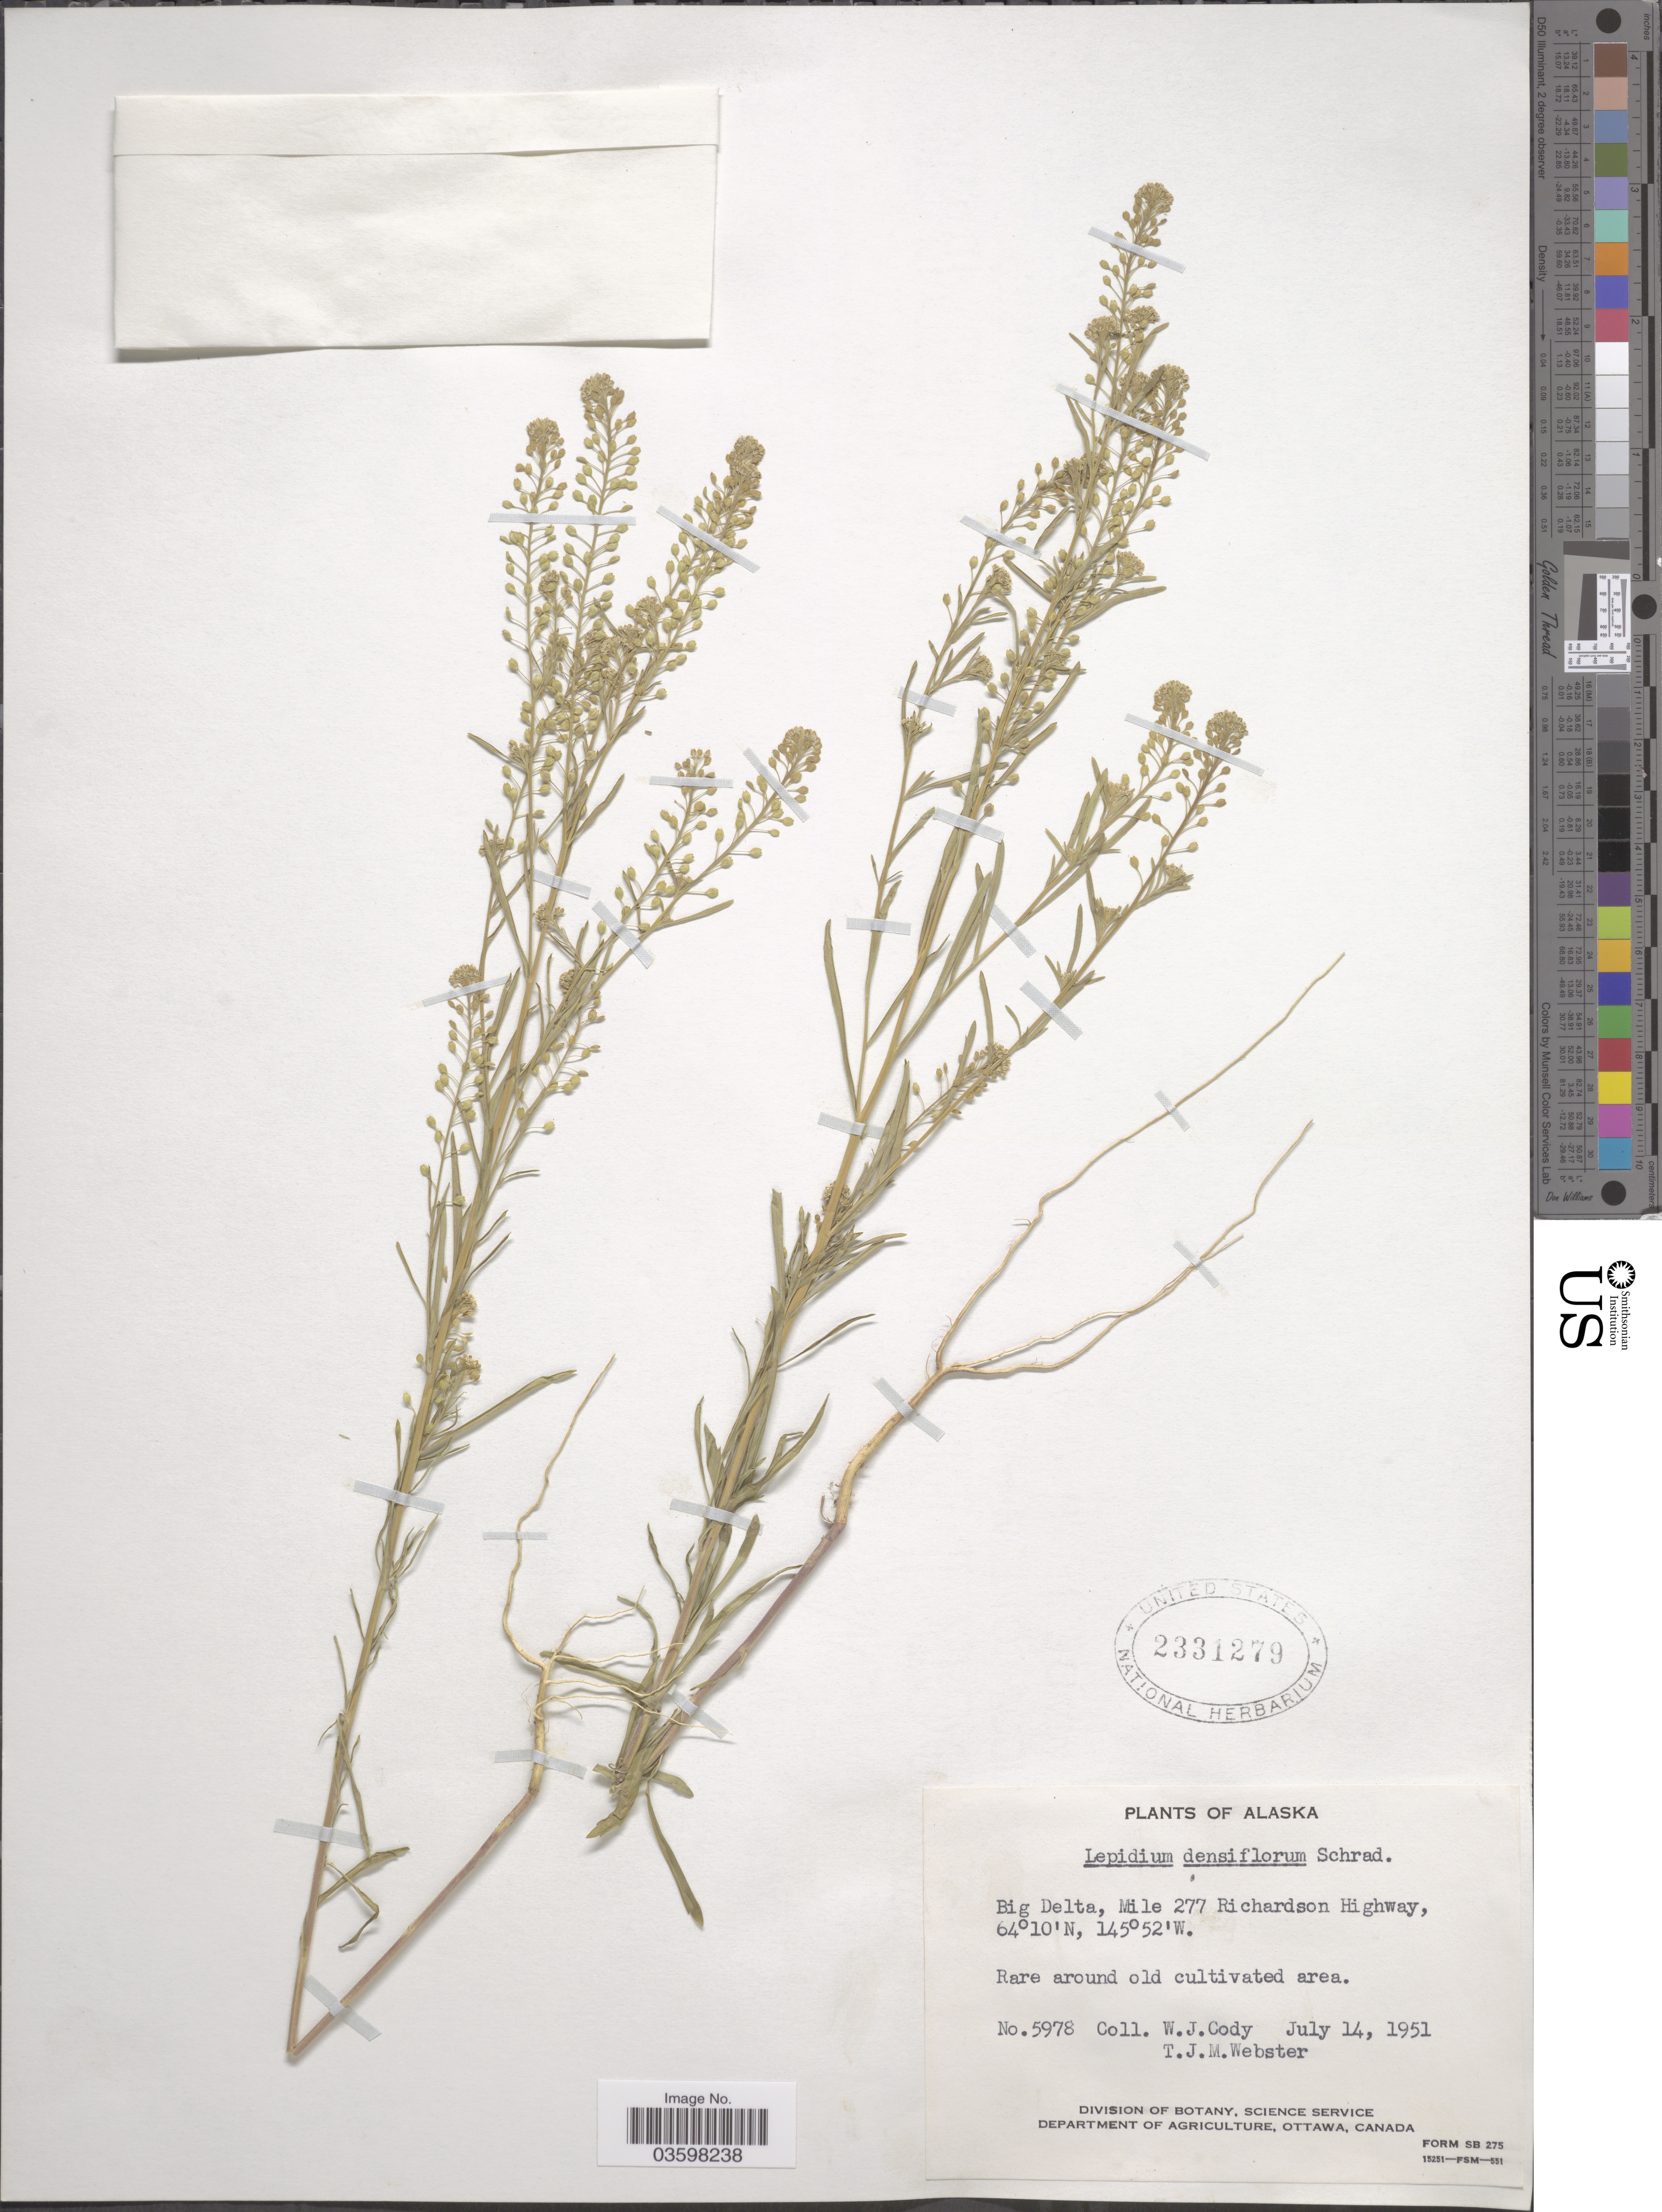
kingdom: Plantae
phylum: Tracheophyta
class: Magnoliopsida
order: Brassicales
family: Brassicaceae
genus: Lepidium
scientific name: Lepidium densiflorum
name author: Schrad.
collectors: W. Cody & T. J. Webster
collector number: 5978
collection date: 1951-07-14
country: United States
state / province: Alaska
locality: Big Delta, Mile 277 Richardson Highway.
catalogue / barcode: US 2331279